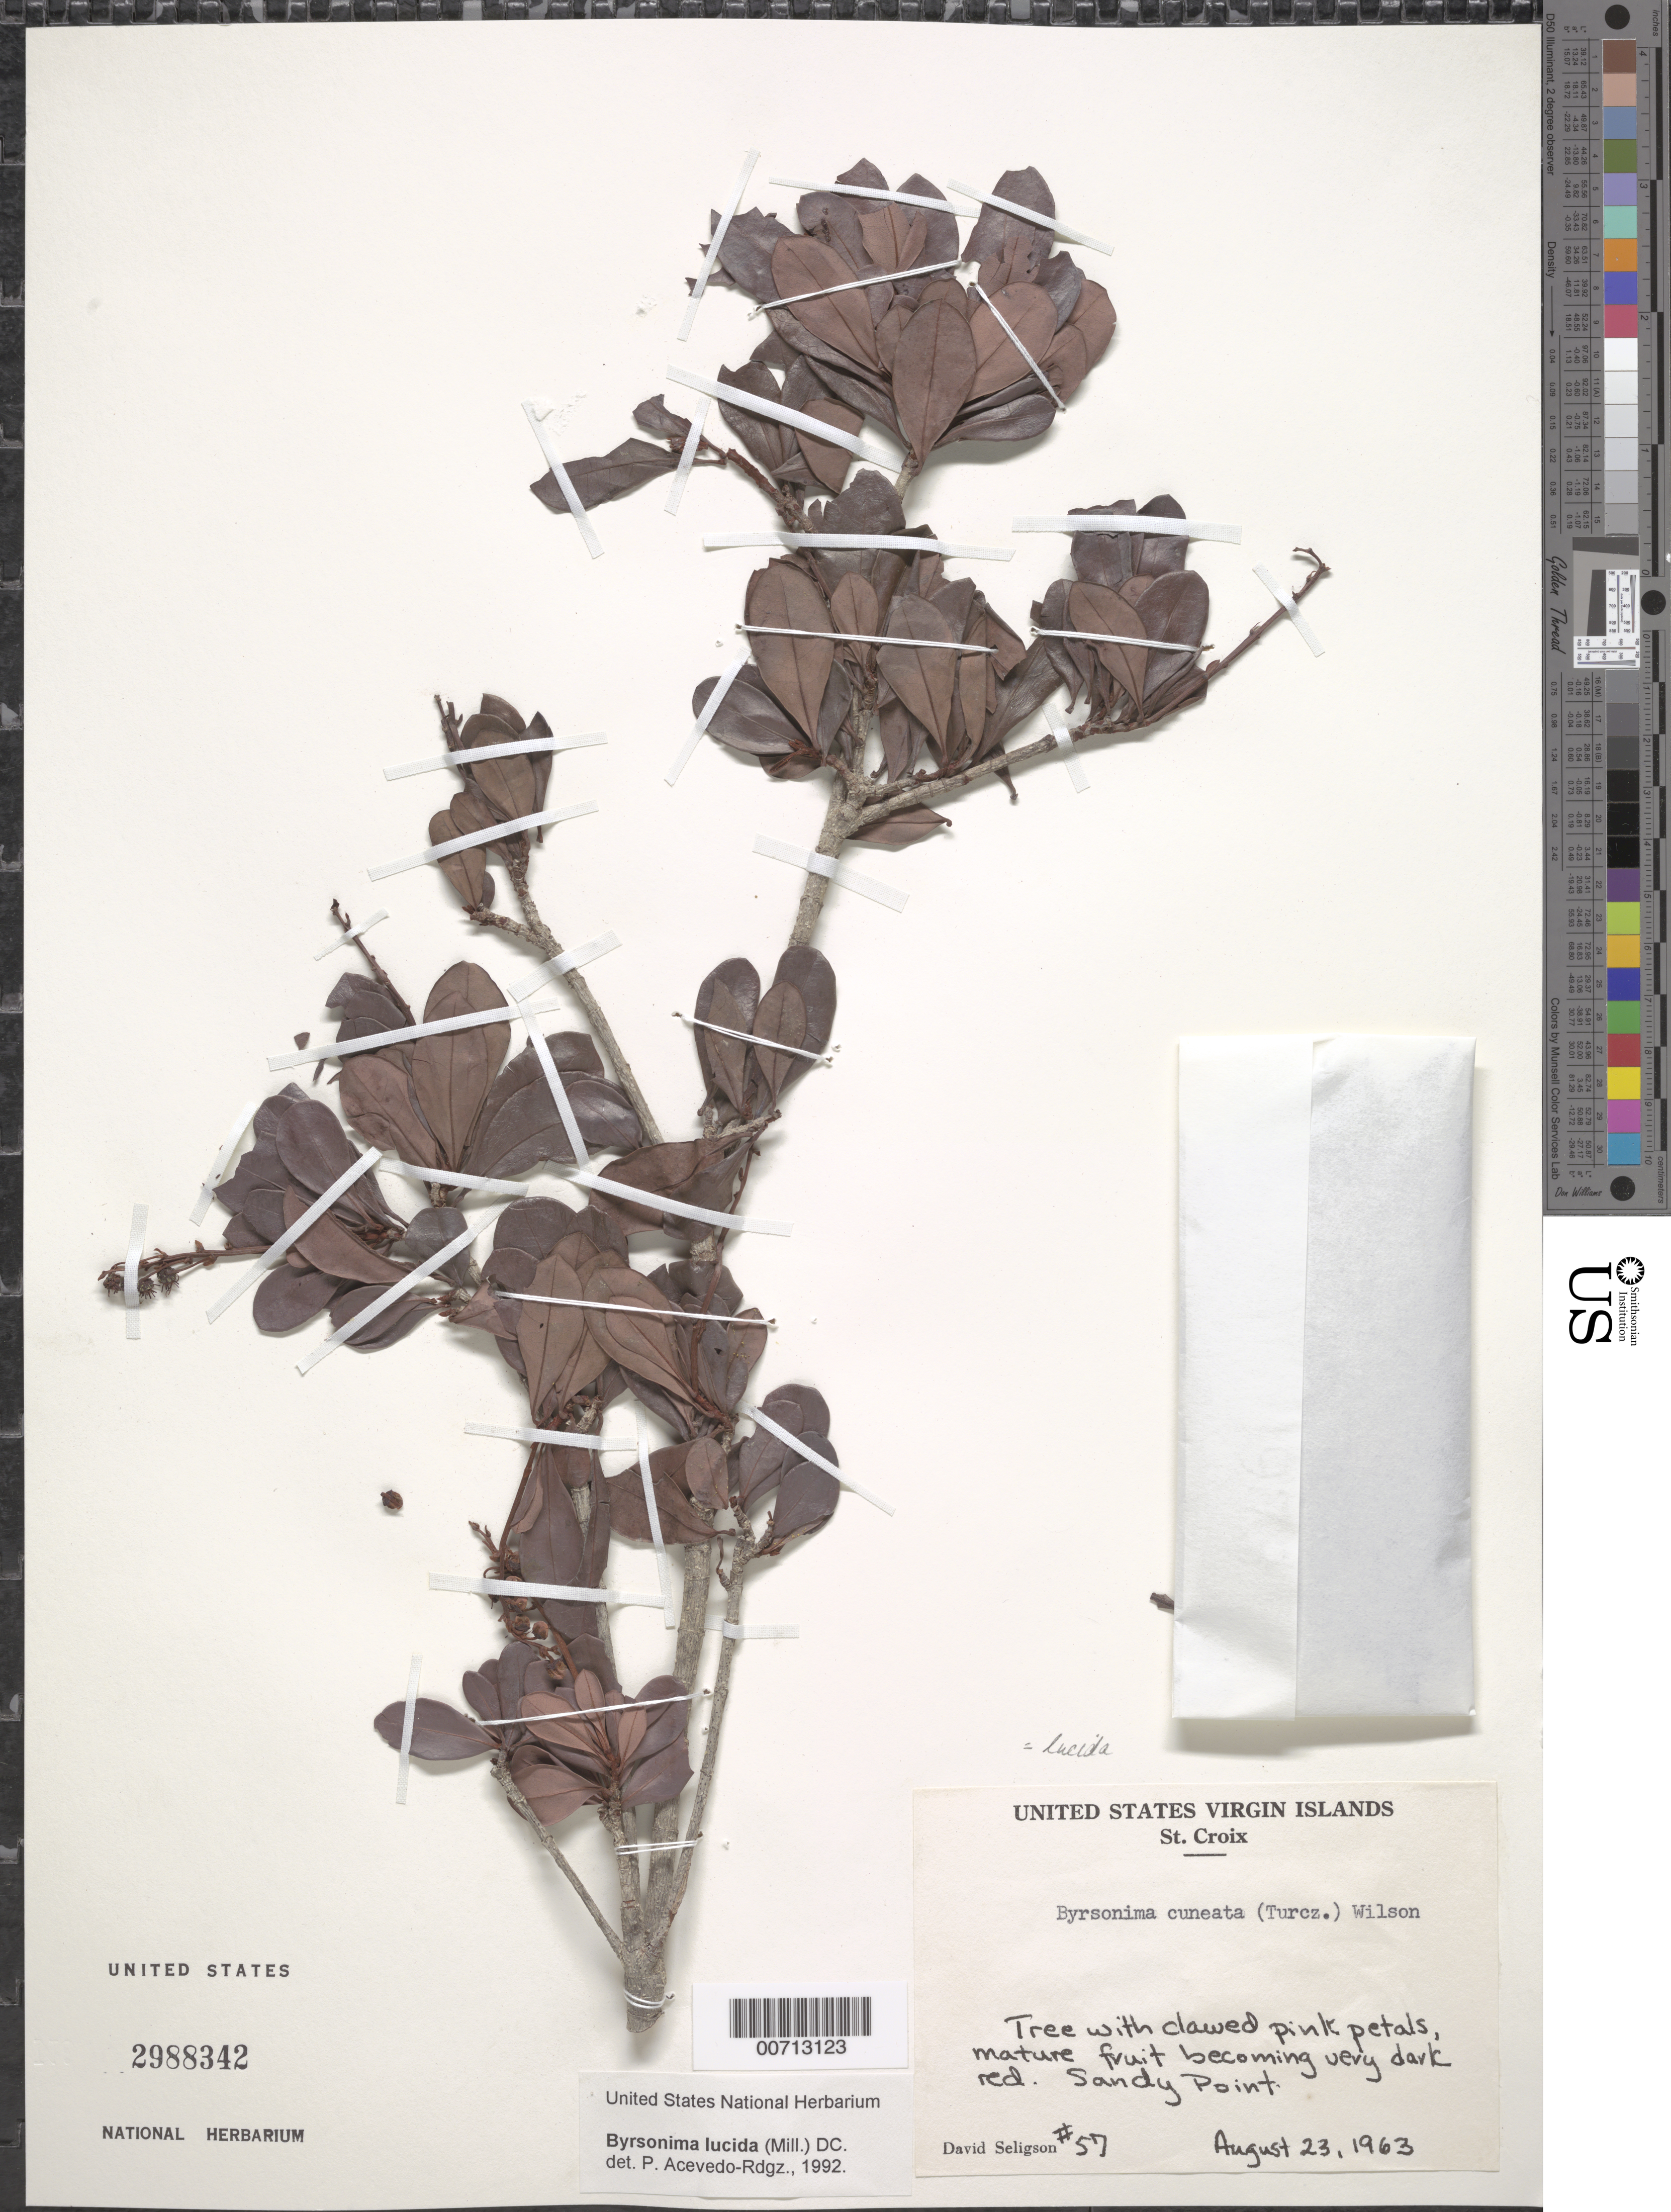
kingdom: Plantae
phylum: Tracheophyta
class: Magnoliopsida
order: Malpighiales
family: Malpighiaceae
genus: Byrsonima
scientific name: Byrsonima lucida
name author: (Mill.) DC.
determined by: Acevedo-Rodríguez, P., (BOT), Smithsonian Institution - National Museum of Natural History (UNITED STATES)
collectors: D. Seligson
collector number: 57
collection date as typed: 23 Aug 1963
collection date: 1963-08-23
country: U.S. Virgin Islands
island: St. Croix Island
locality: Sandy Point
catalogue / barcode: US 2988342